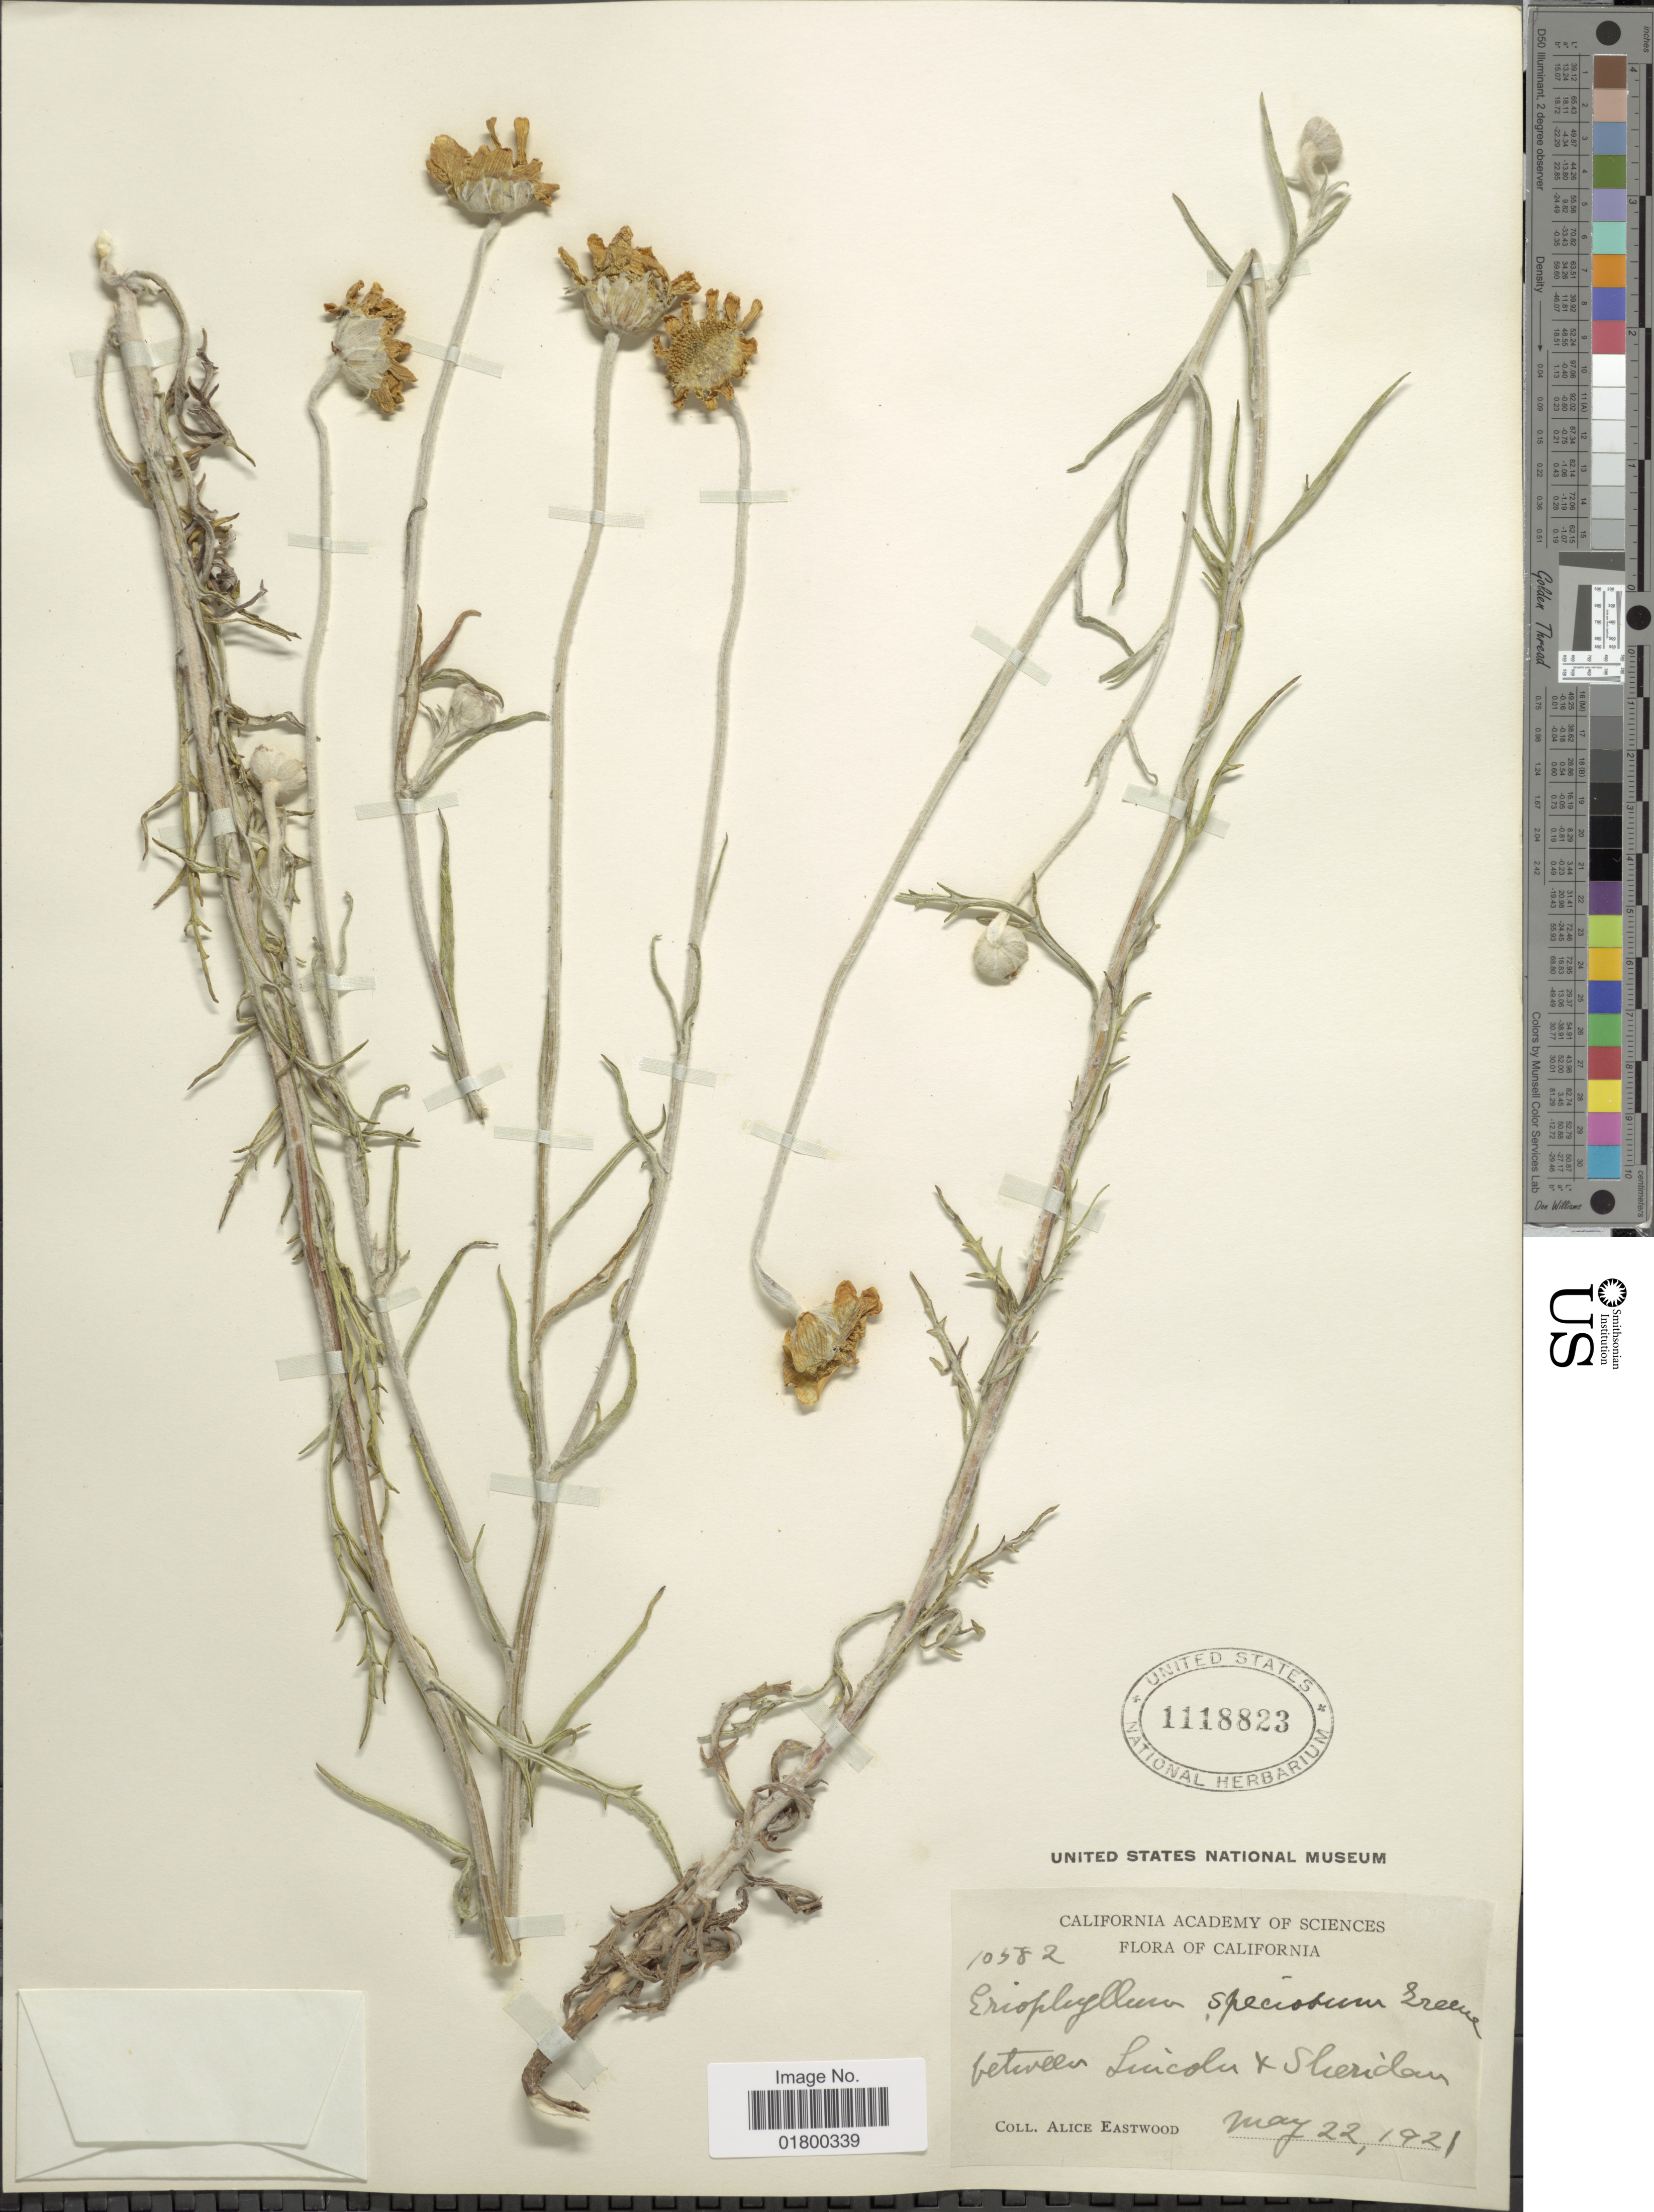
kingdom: Plantae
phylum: Tracheophyta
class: Magnoliopsida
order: Asterales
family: Asteraceae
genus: Eriophyllum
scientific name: Eriophyllum lanatum var. grandiflorum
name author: (A. Gray) Jeps.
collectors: A. Eastwood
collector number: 10582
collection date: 1921-05-22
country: United States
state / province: California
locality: Between Lincoln & Sheridan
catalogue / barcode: US 1118823